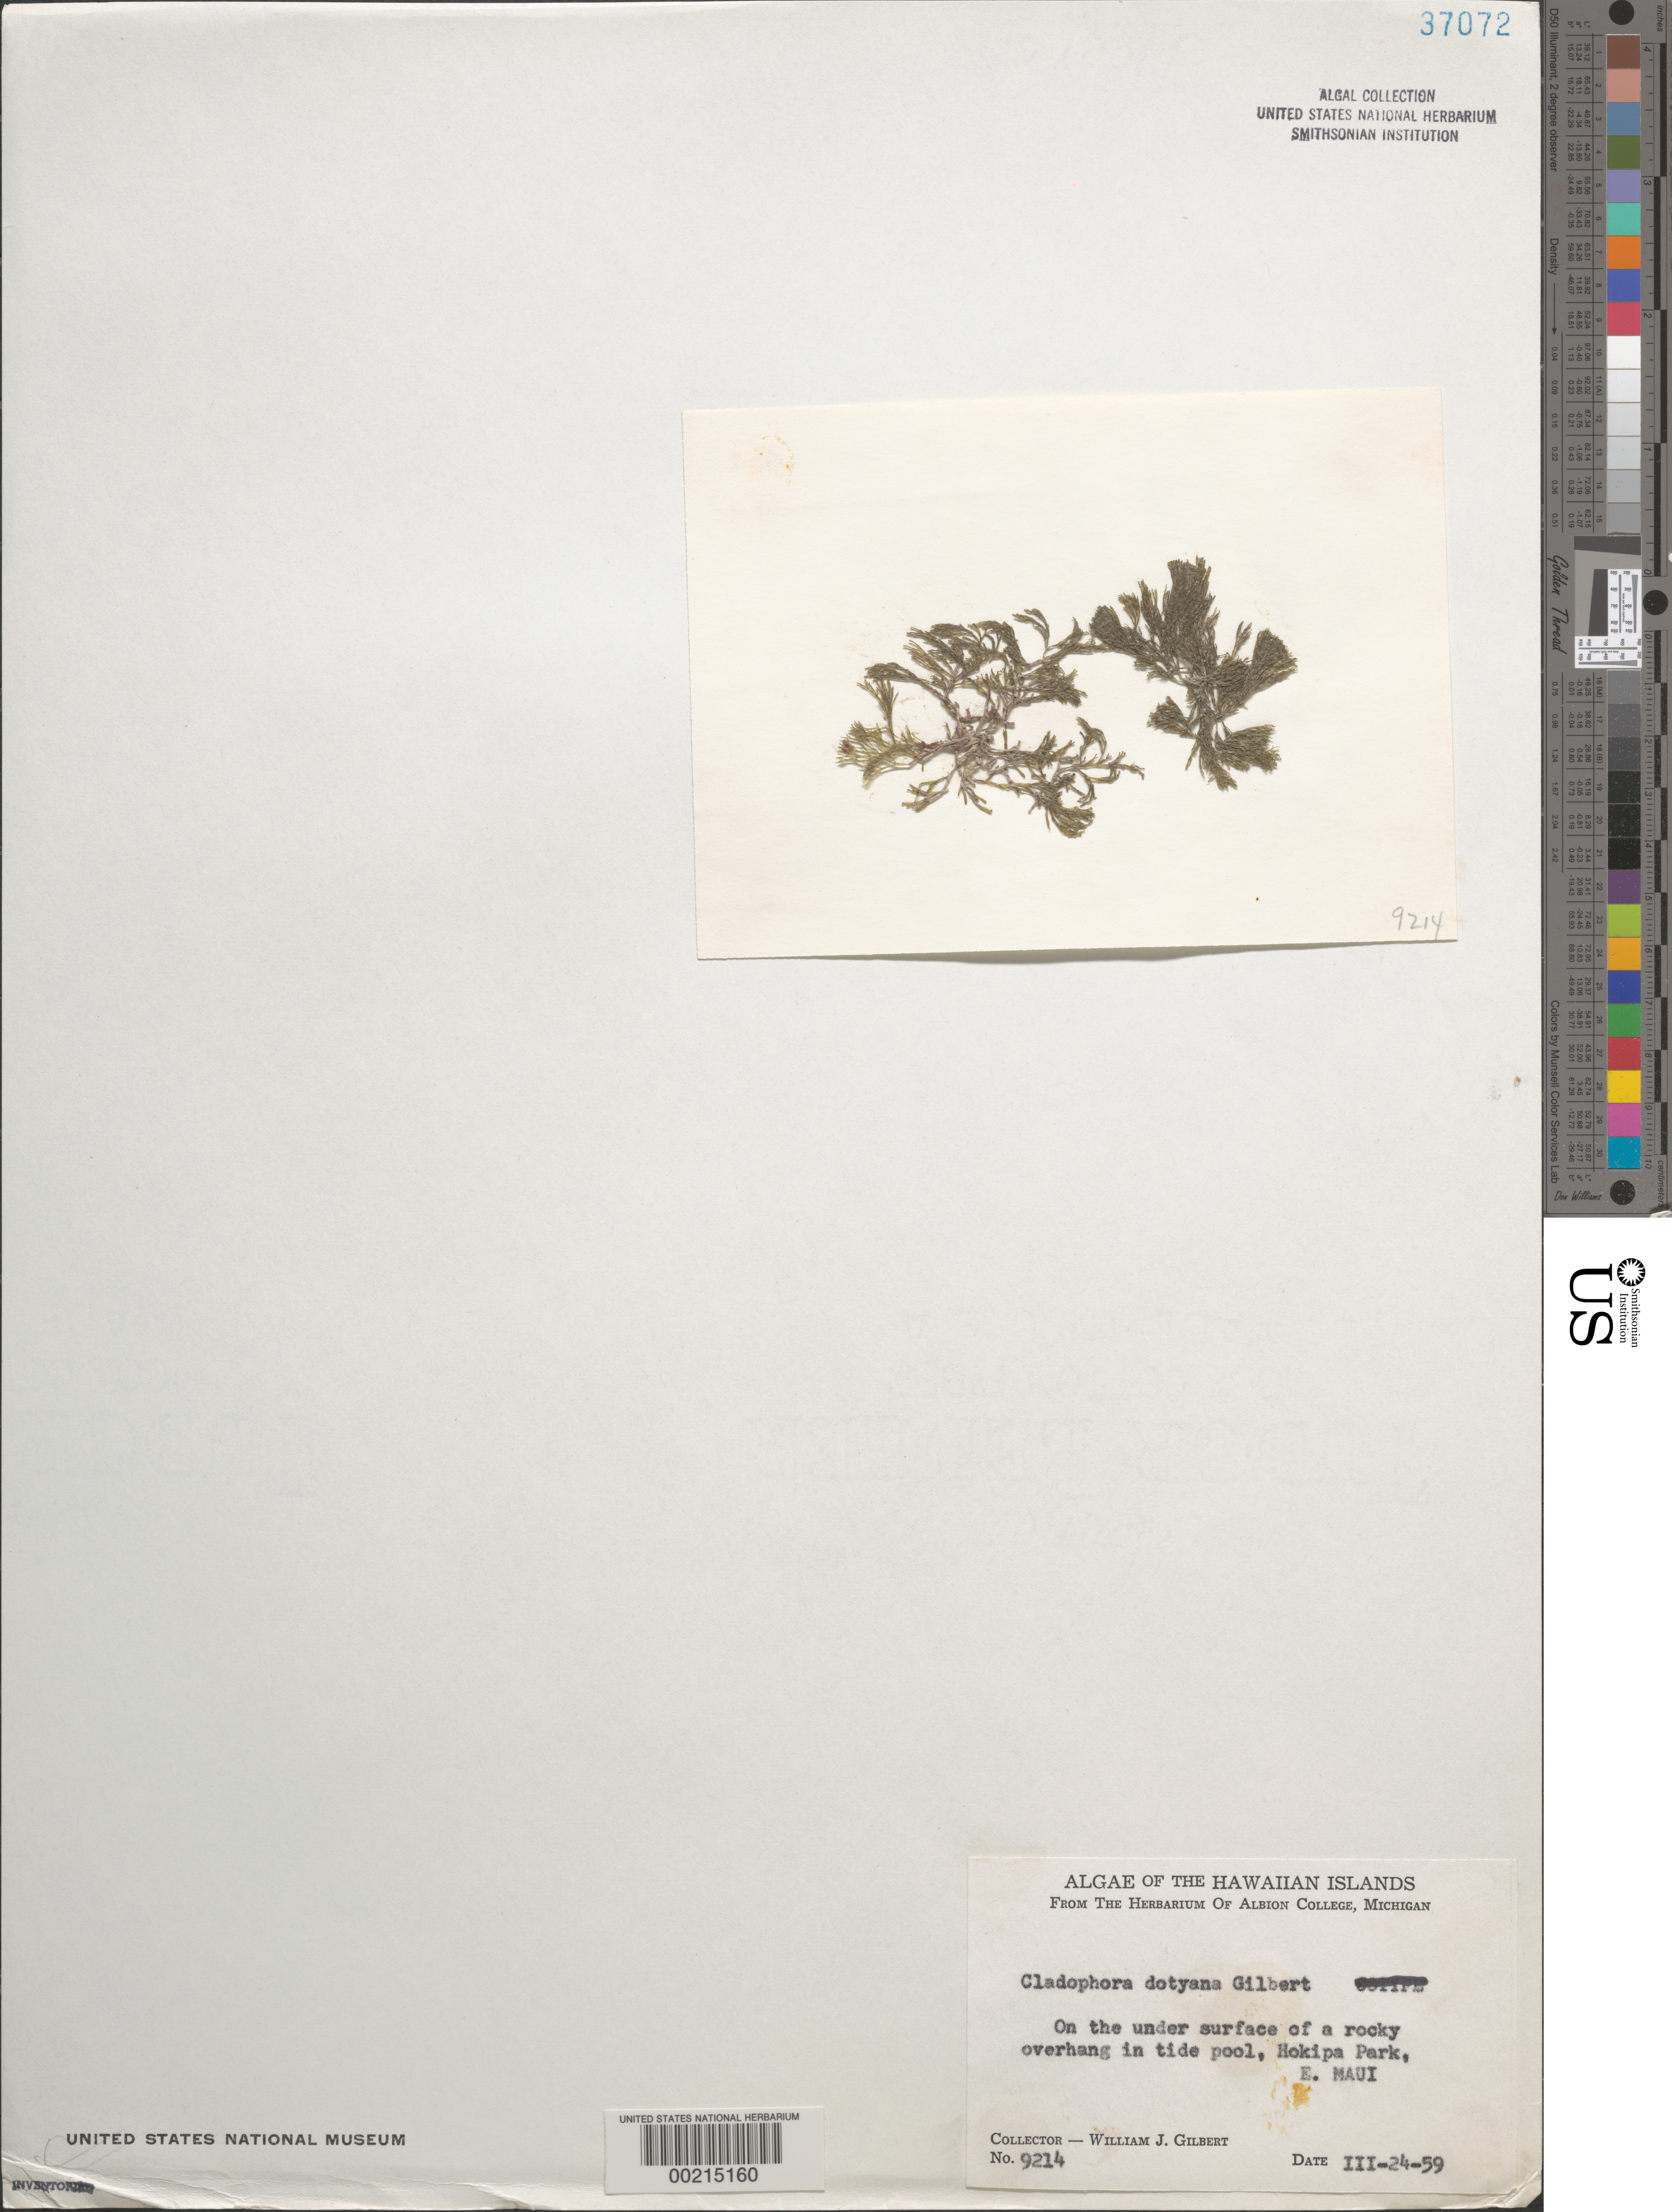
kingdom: Plantae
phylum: Chlorophyta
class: Ulvophyceae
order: Cladophorales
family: Cladophoraceae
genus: Lychaete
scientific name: Lychaete dotyana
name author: (W.J. Gilbert) M.J. Wynne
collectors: W. J. Gilbert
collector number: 9214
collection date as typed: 24 Mar 1959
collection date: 1959-03-24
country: United States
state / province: Hawaii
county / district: Maui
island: Maui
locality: Hookipa Park (Hokipa Park), Hookipa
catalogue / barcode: US 37072